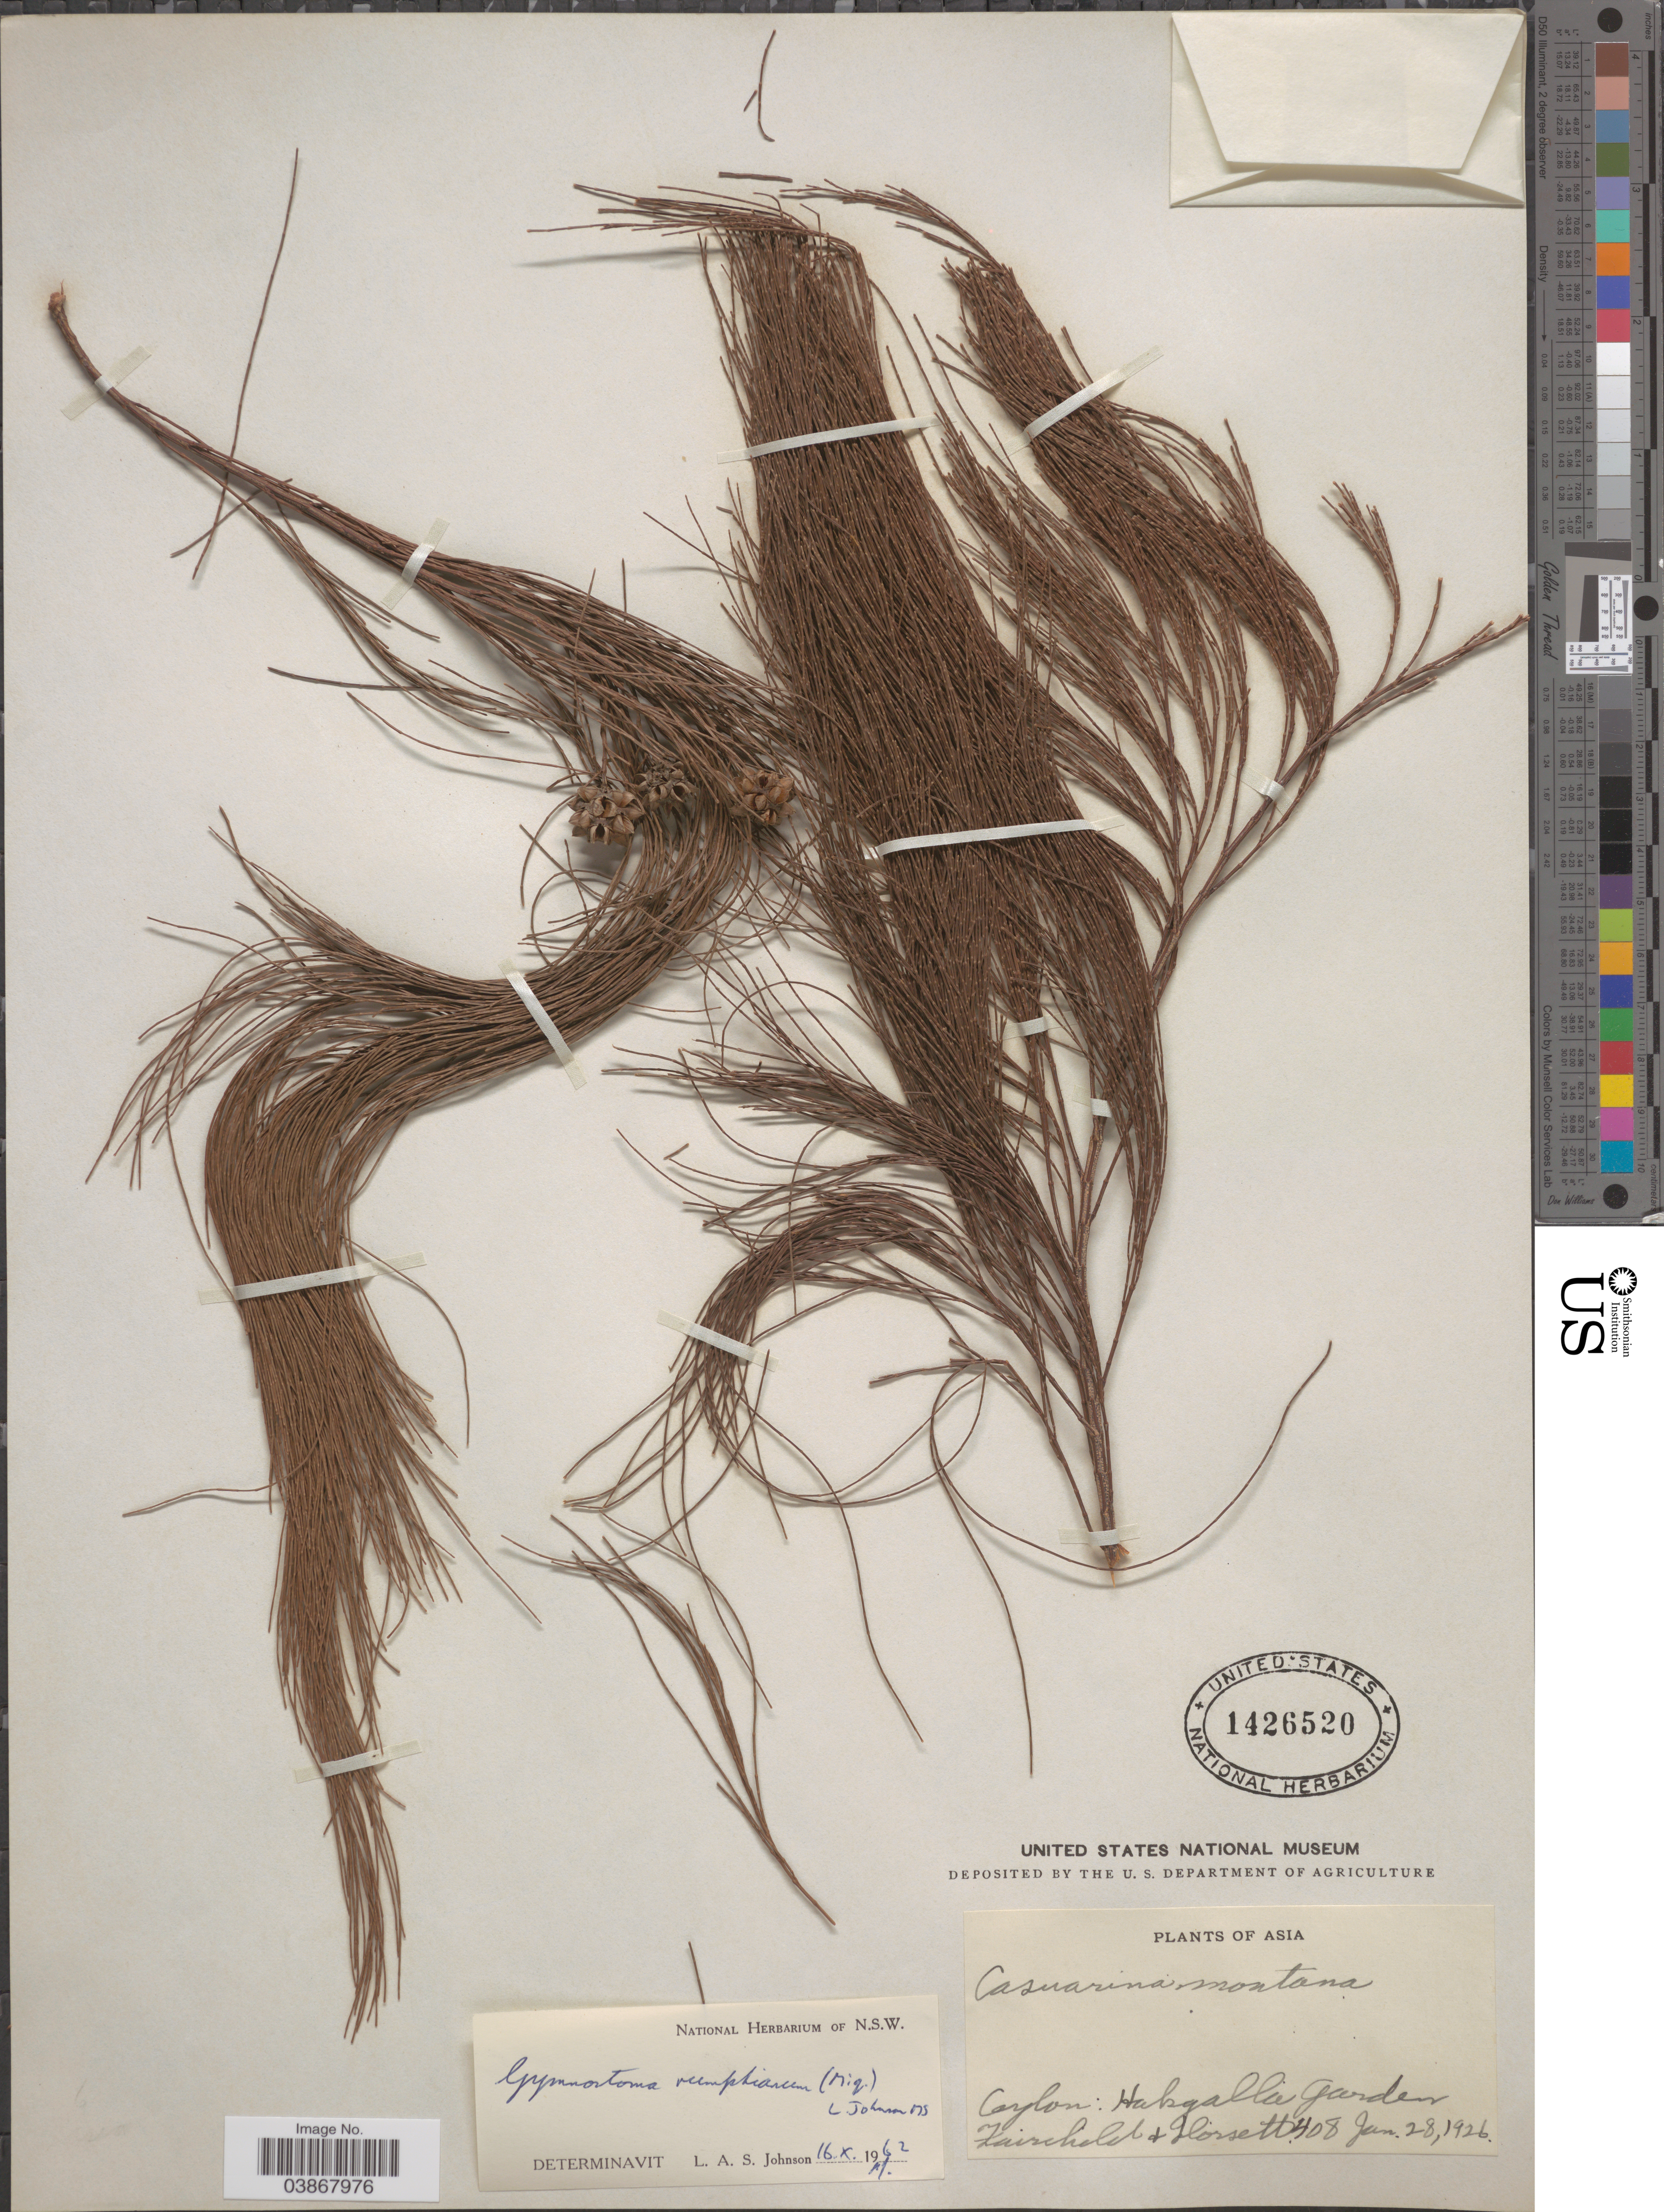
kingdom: Plantae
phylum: Tracheophyta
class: Magnoliopsida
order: Fagales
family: Casuarinaceae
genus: Gymnostoma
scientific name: Gymnostoma rumphianum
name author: (Miq.) L.A.S. Johnson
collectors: -. Fairchild & -. Horsett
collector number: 408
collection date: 1926-01-28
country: Sri Lanka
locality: Asia. Ceylon: Hakgalla Garden.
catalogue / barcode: US 1426520